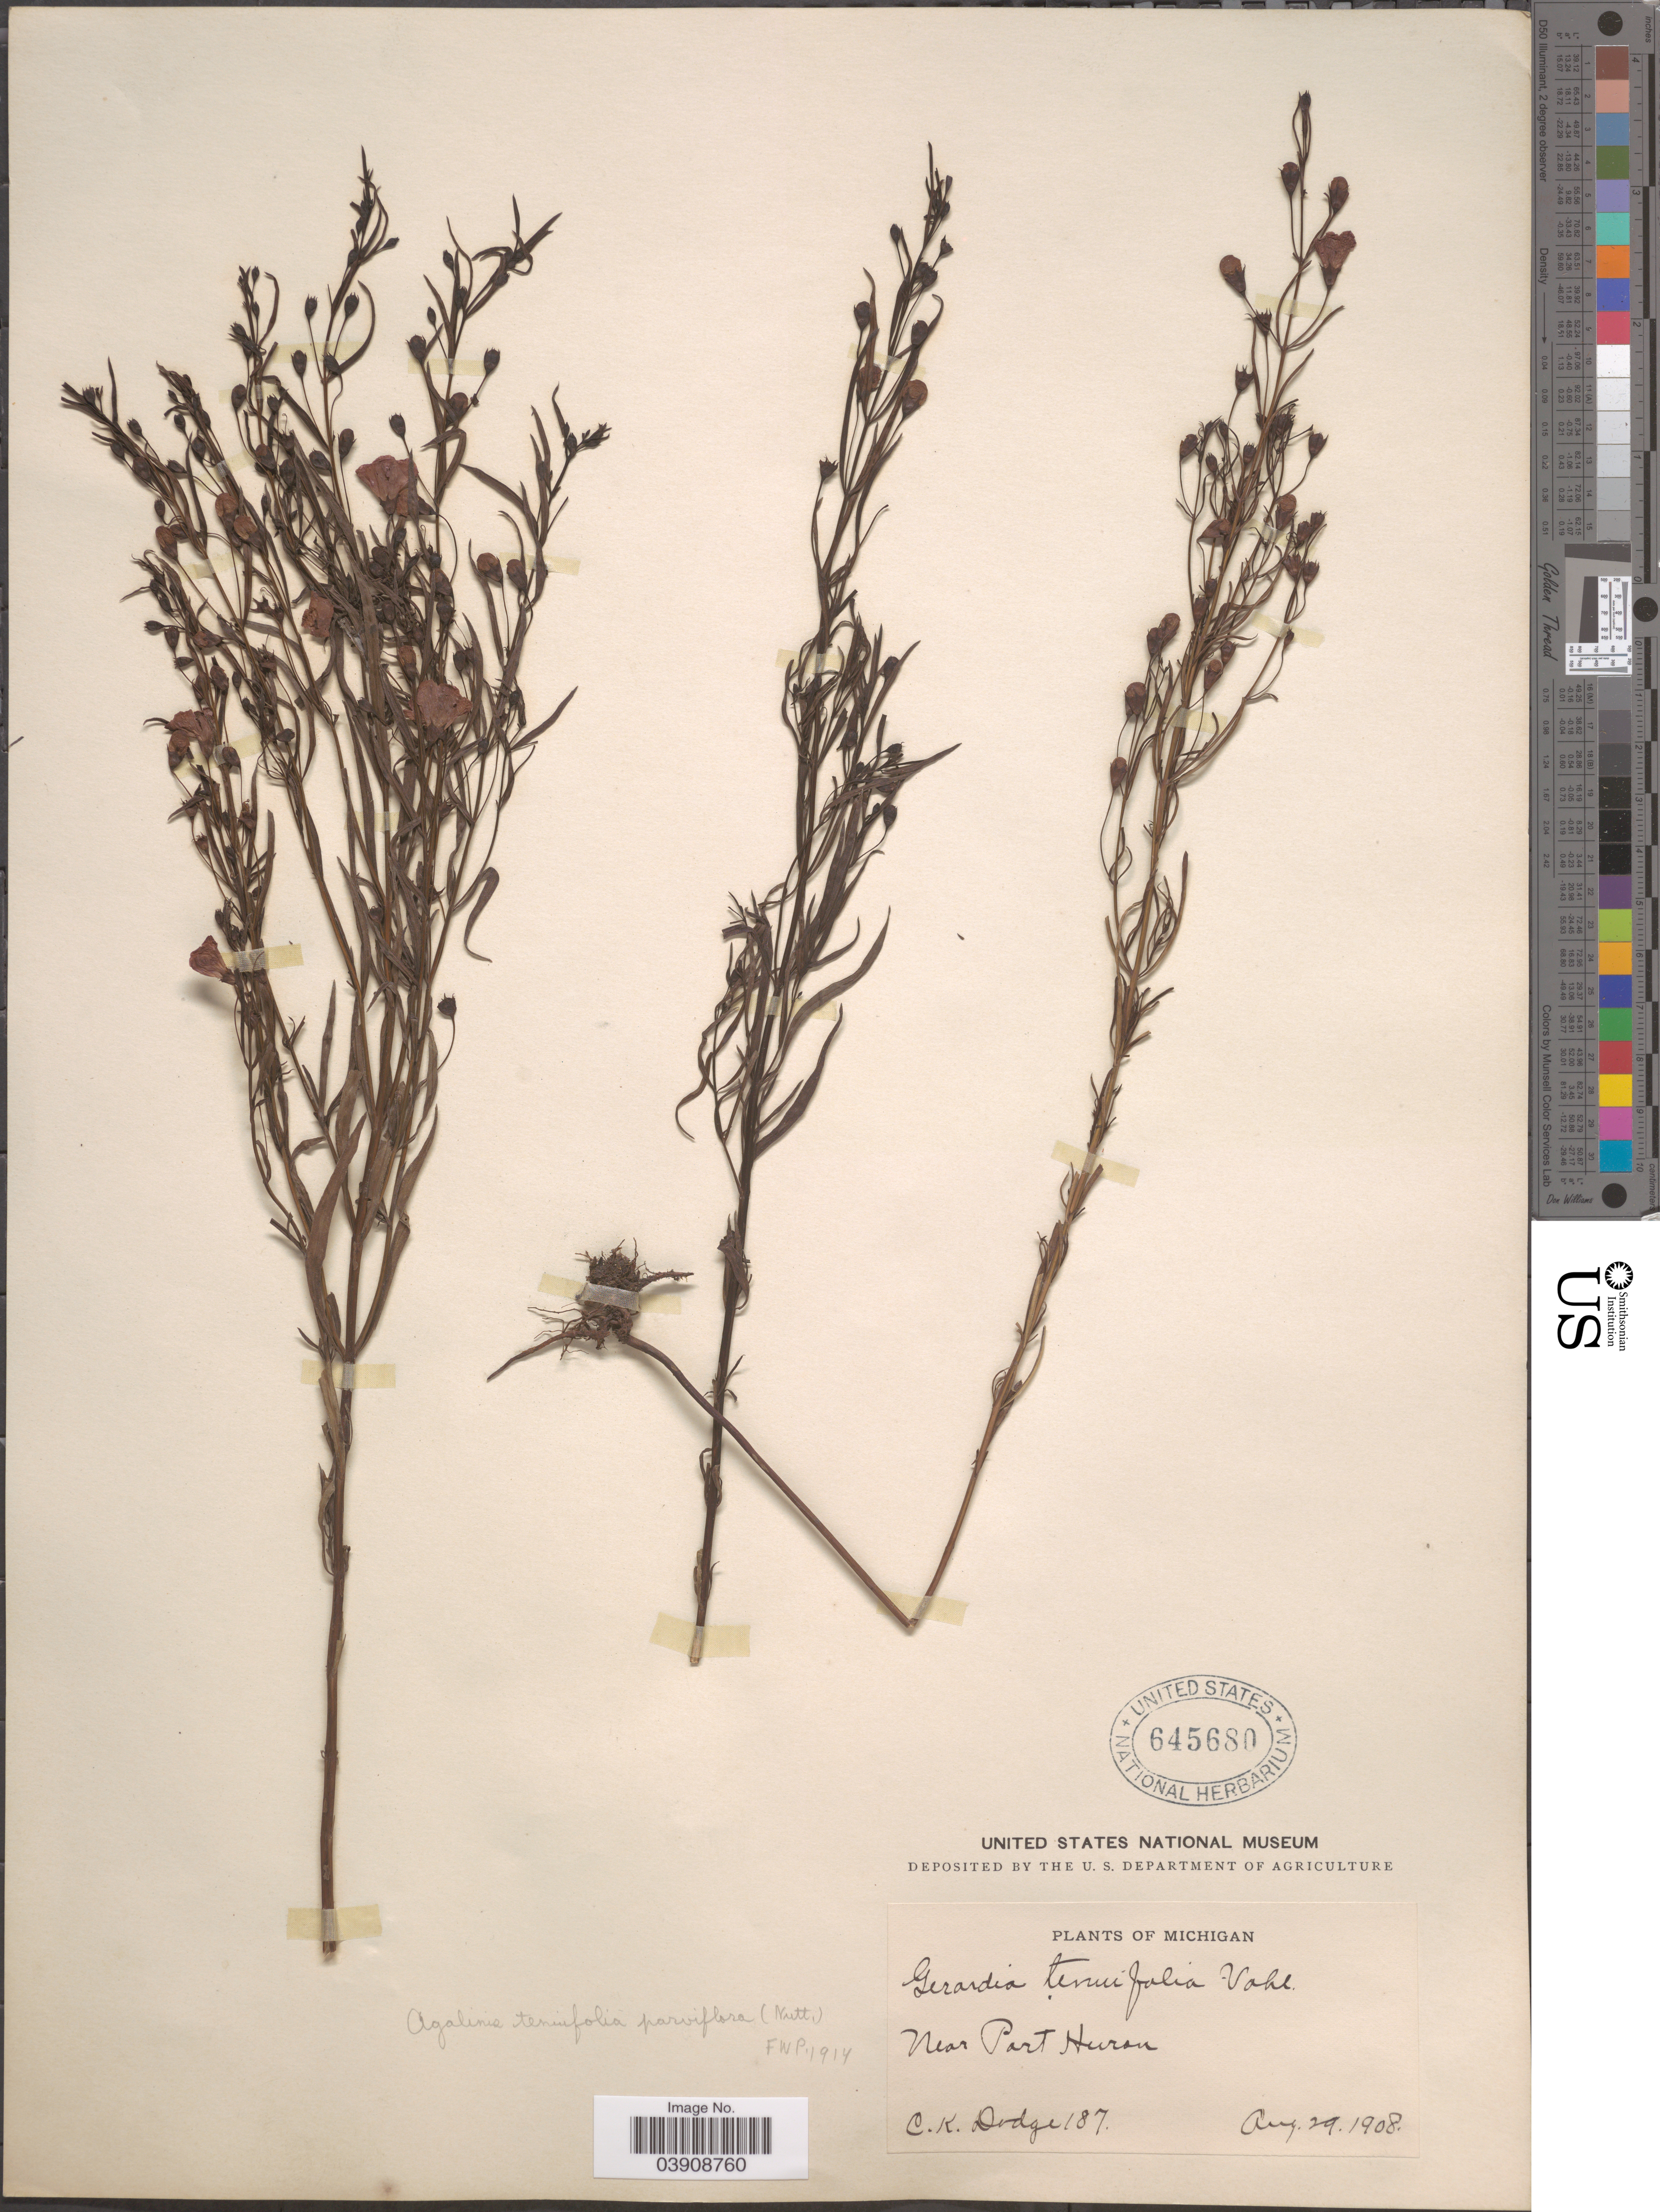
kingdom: Plantae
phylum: Tracheophyta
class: Magnoliopsida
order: Lamiales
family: Orobanchaceae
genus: Agalinis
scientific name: Agalinis tenuifolia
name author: (Vahl) Raf.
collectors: C. Dodge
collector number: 187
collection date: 1908-08-29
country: United States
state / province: Michigan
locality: Near Part Huron.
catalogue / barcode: US 645680